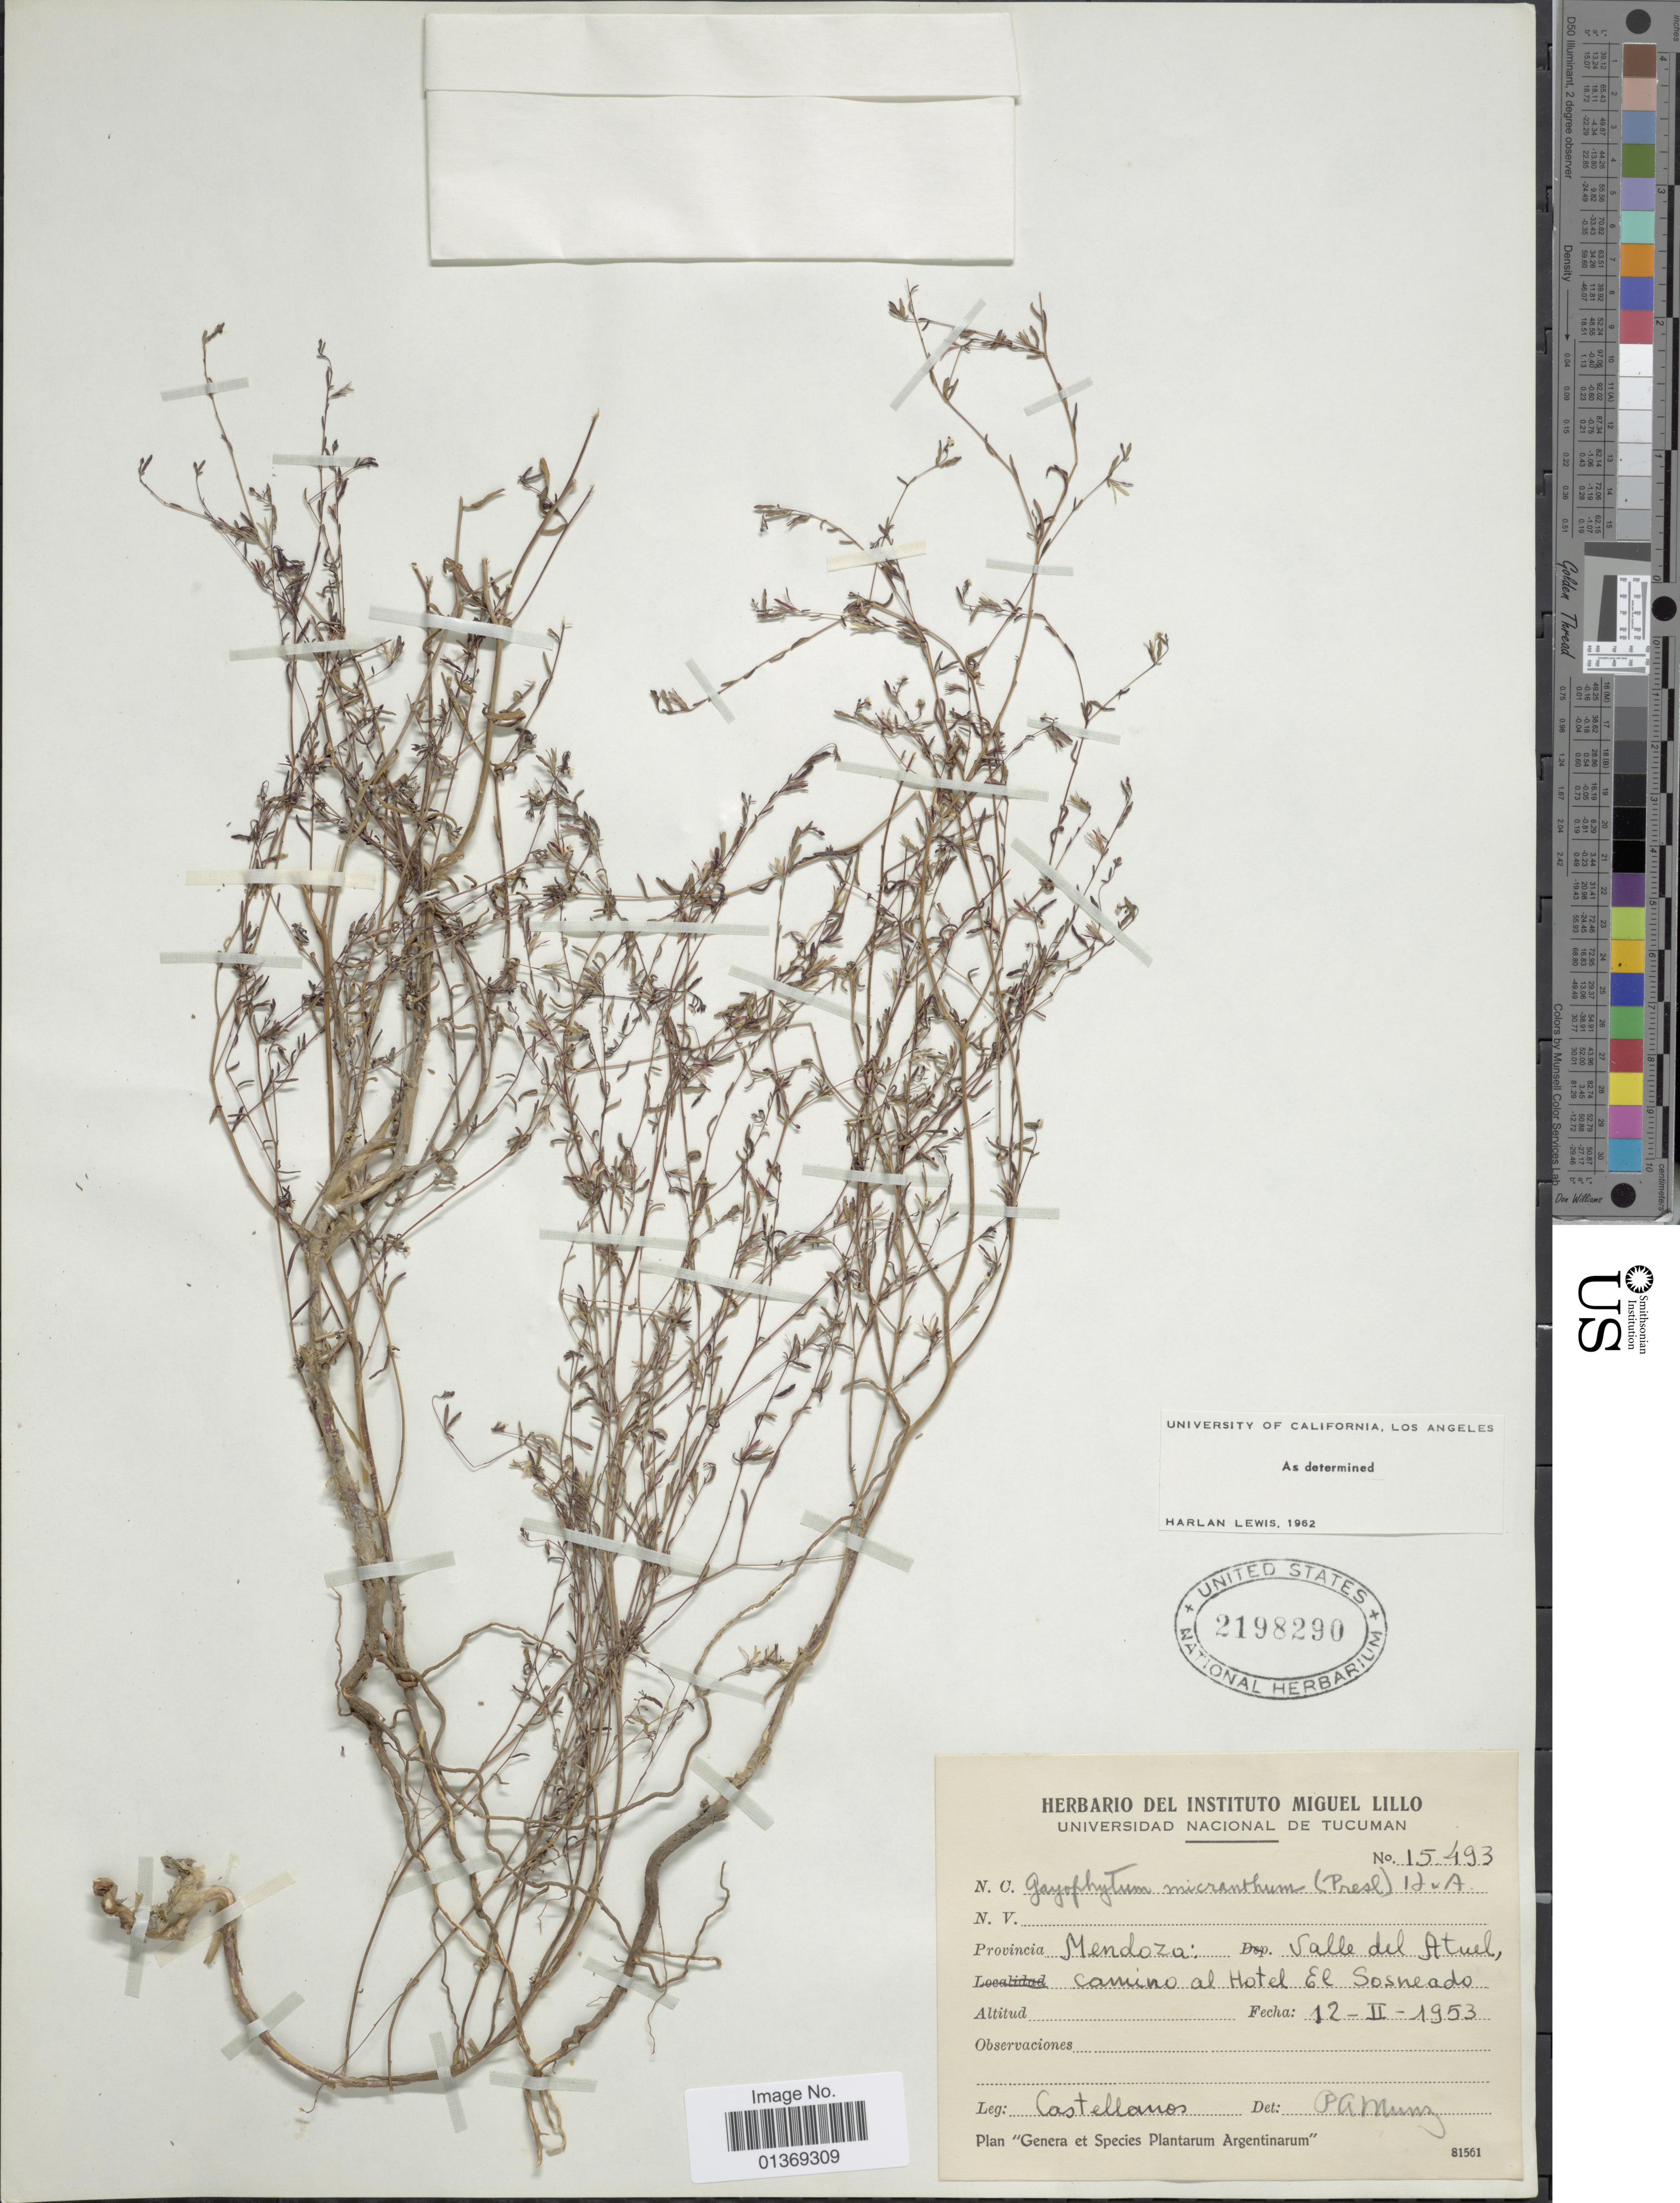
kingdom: Plantae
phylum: Tracheophyta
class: Magnoliopsida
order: Myrtales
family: Onagraceae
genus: Gayophytum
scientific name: Gayophytum micranthum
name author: Hook. & Arn.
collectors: -- Castellanos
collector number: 15493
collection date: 1953-02-12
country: Argentina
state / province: Mendoza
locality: Valle del Atuel, camino al Hotel El Sosneado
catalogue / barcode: US 2198290